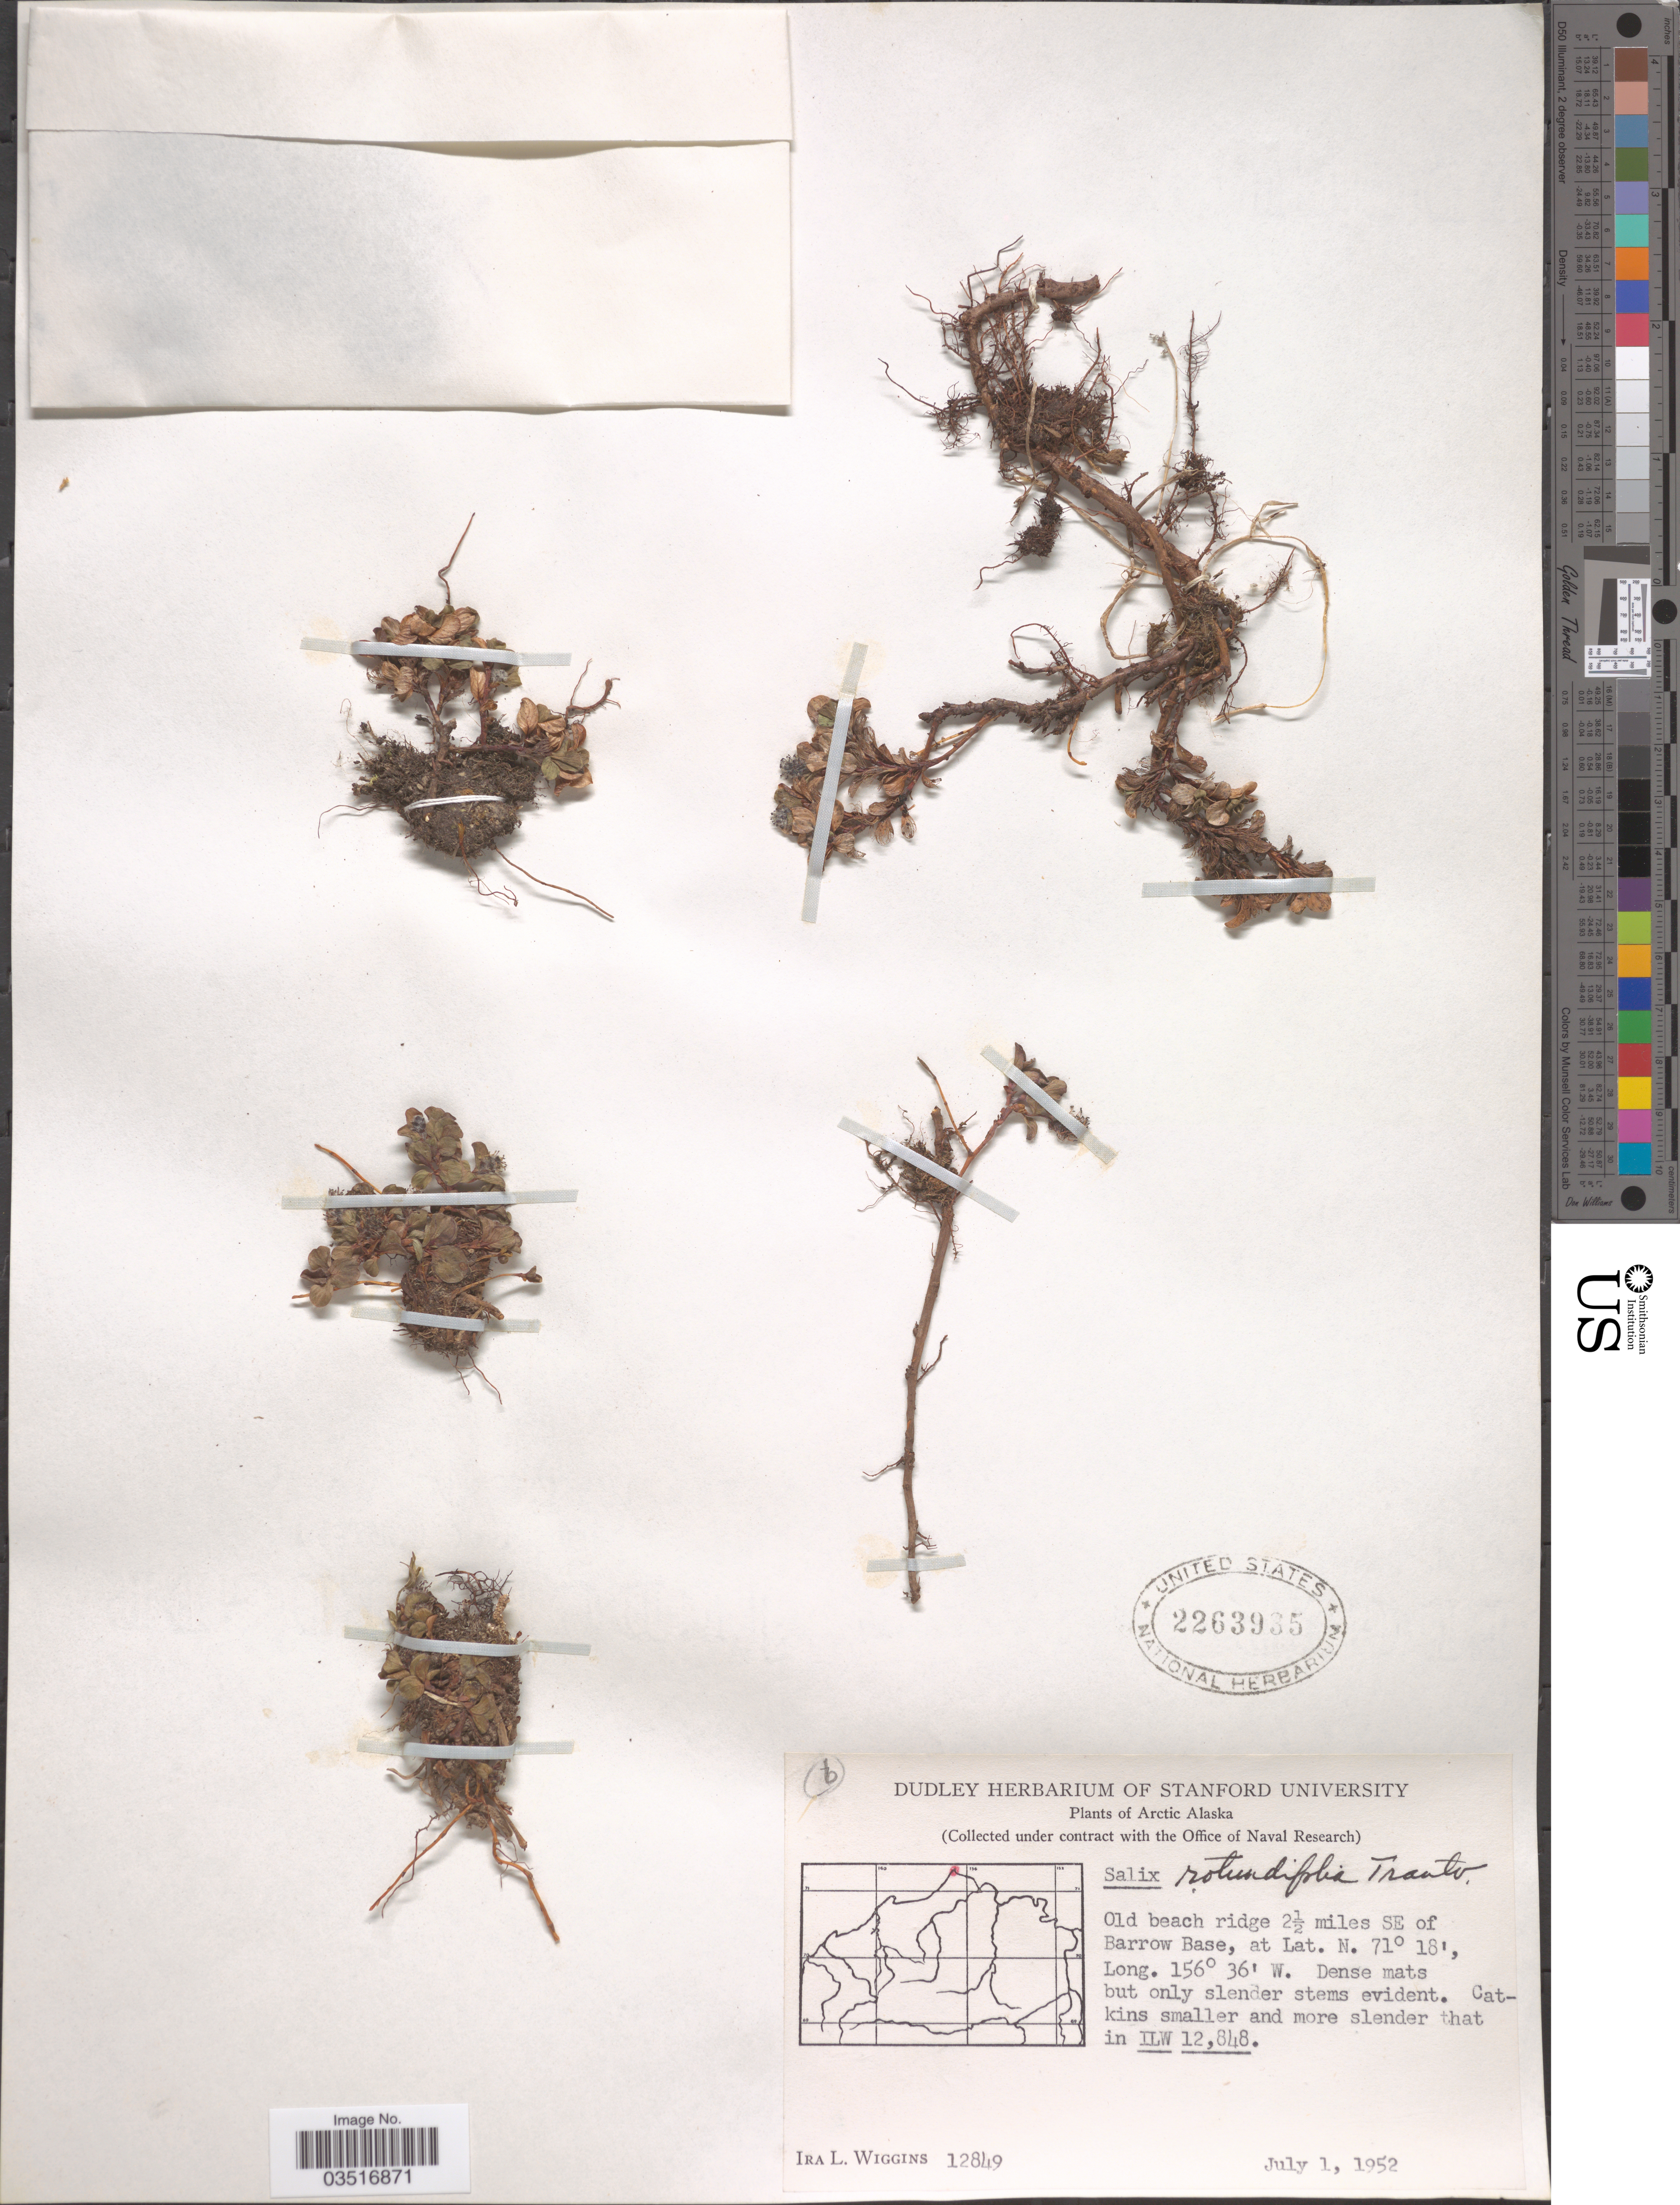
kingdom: Plantae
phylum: Tracheophyta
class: Magnoliopsida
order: Malpighiales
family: Salicaceae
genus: Salix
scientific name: Salix rotundifolia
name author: Trautv.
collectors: I. L. Wiggins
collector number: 12849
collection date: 1952-07-01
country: United States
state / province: Alaska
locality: Arctic Alaska. Old beach ridge 2½ miles SE of Barrow Base.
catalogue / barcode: US 2263935